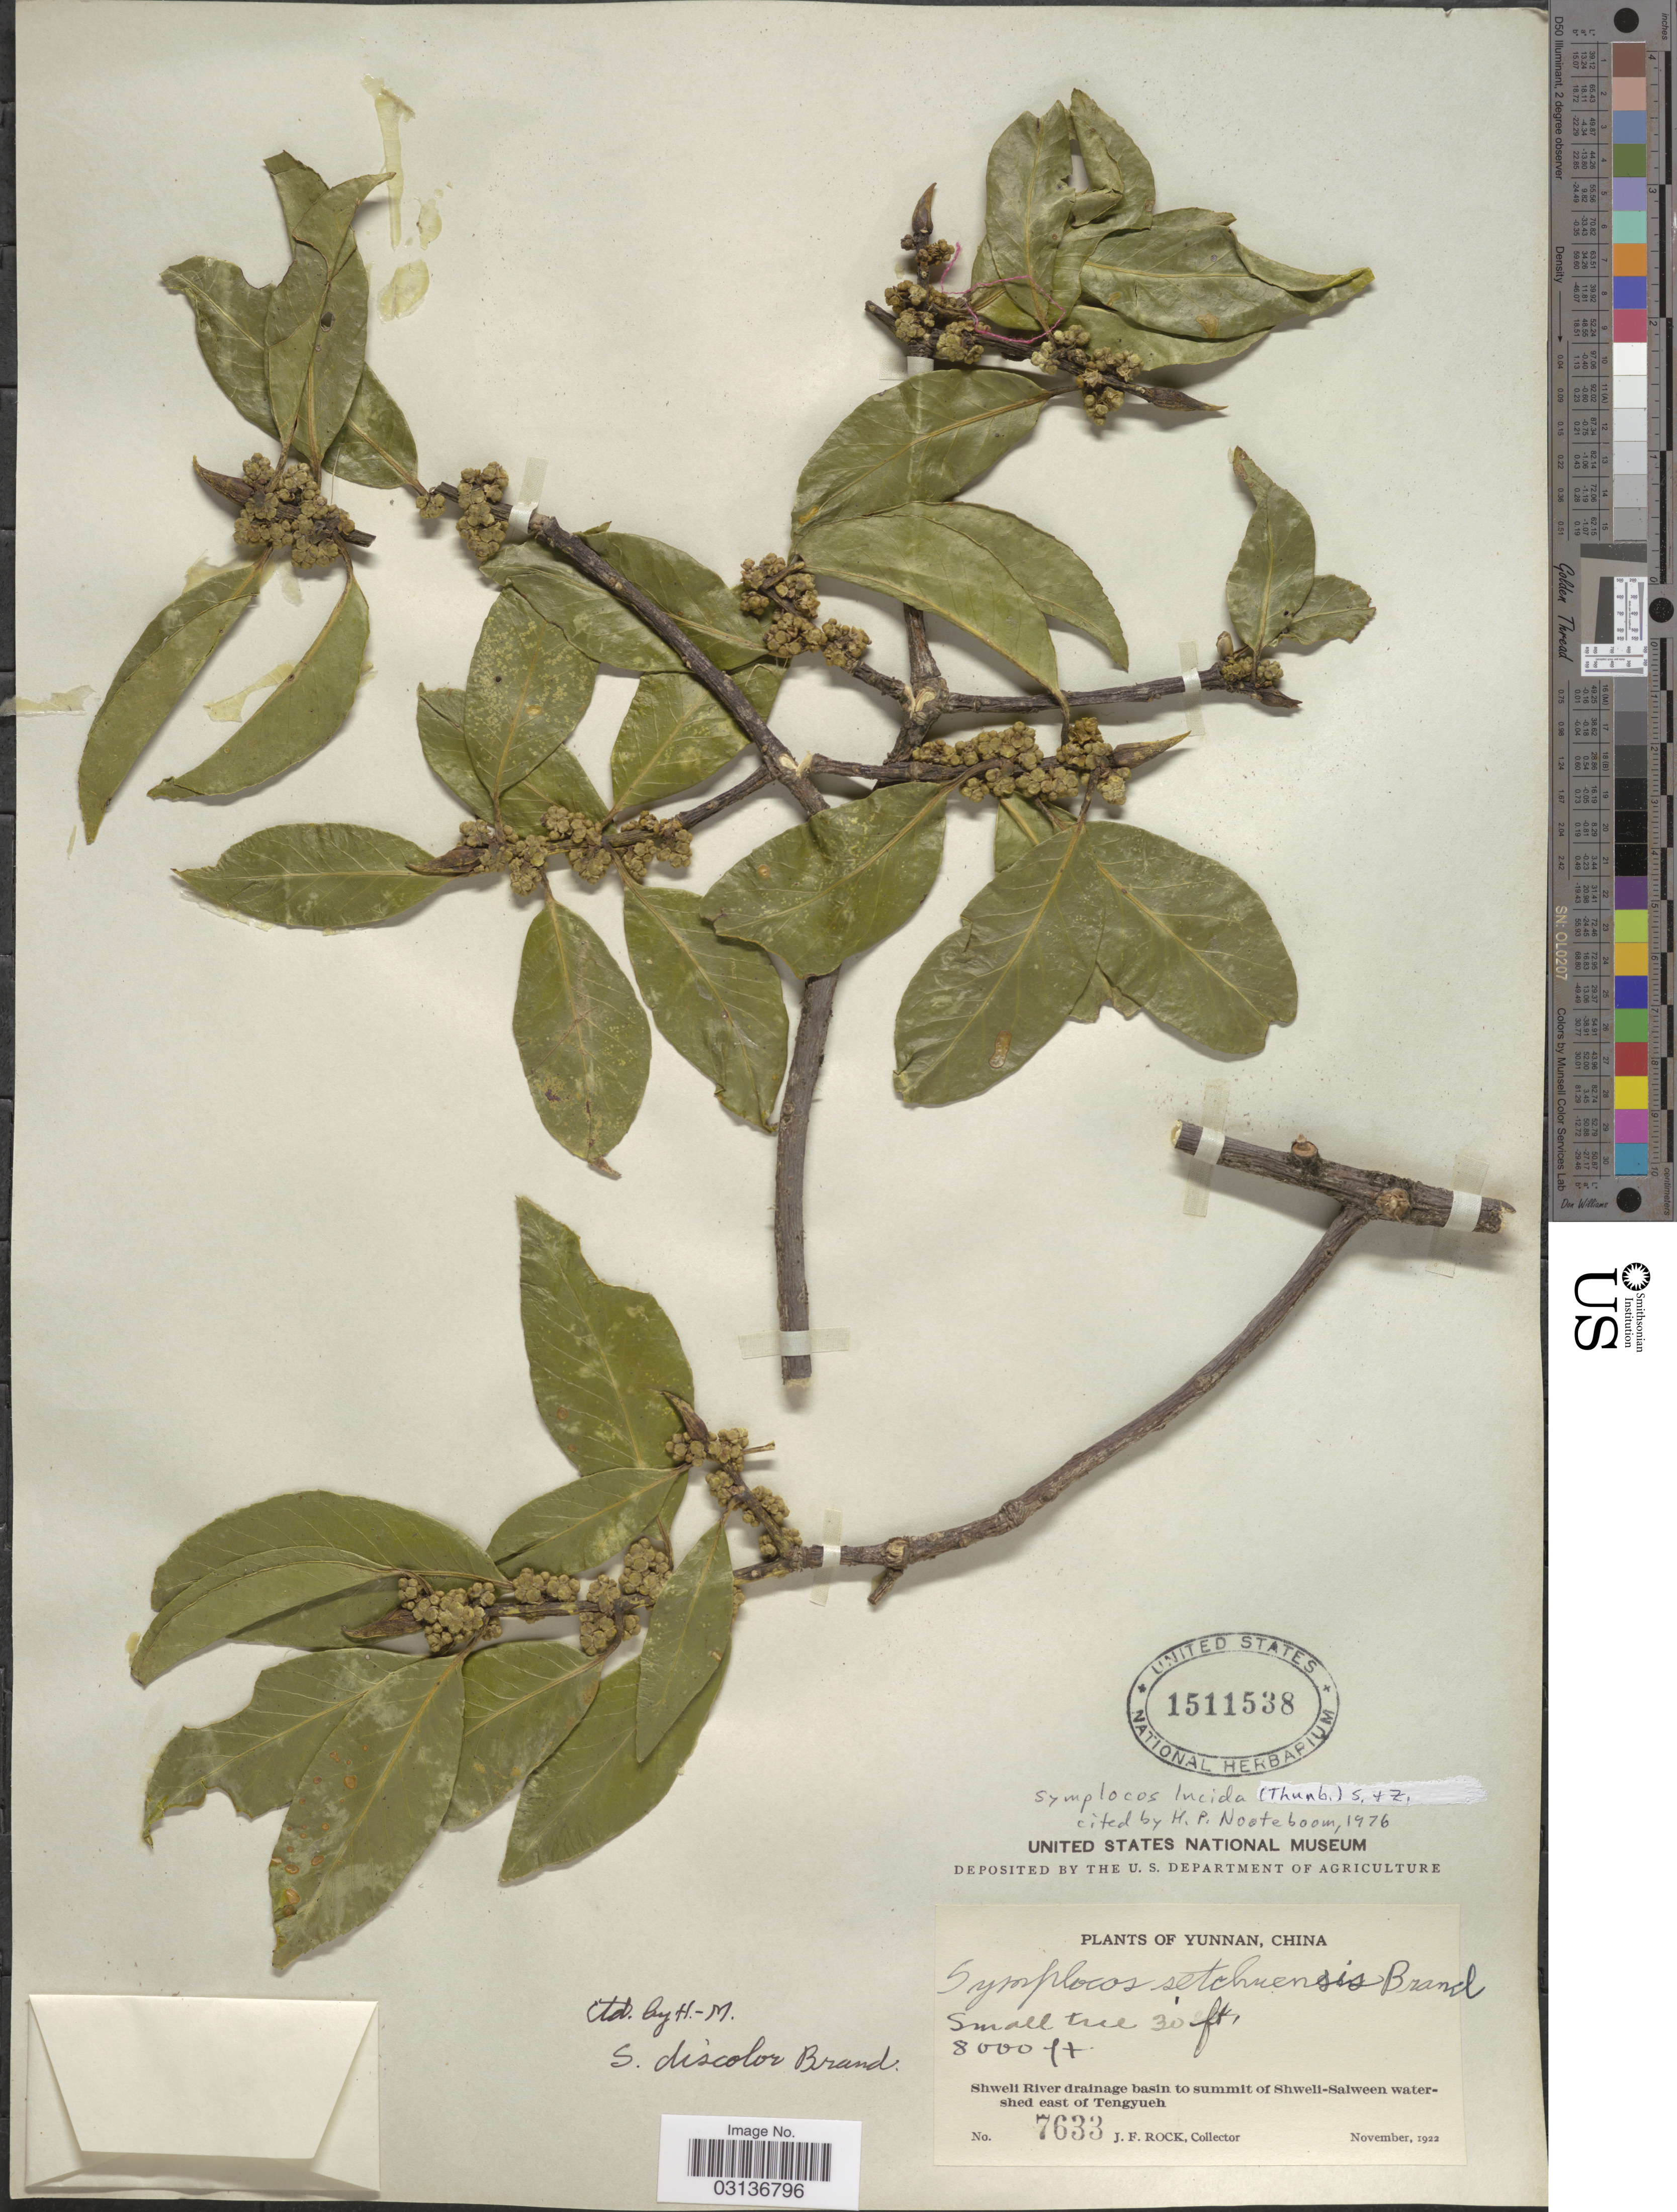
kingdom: Plantae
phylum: Tracheophyta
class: Magnoliopsida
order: Ericales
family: Symplocaceae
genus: Symplocos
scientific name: Symplocos lucida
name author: (Thurb.) Siebold & Zucc.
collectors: J. Rock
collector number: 7633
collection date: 1922-11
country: China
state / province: Yunnan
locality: Shweli River drainage basin to summit of Shweli-Salween watershed east of Tengyueh.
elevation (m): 2438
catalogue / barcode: US 1511538